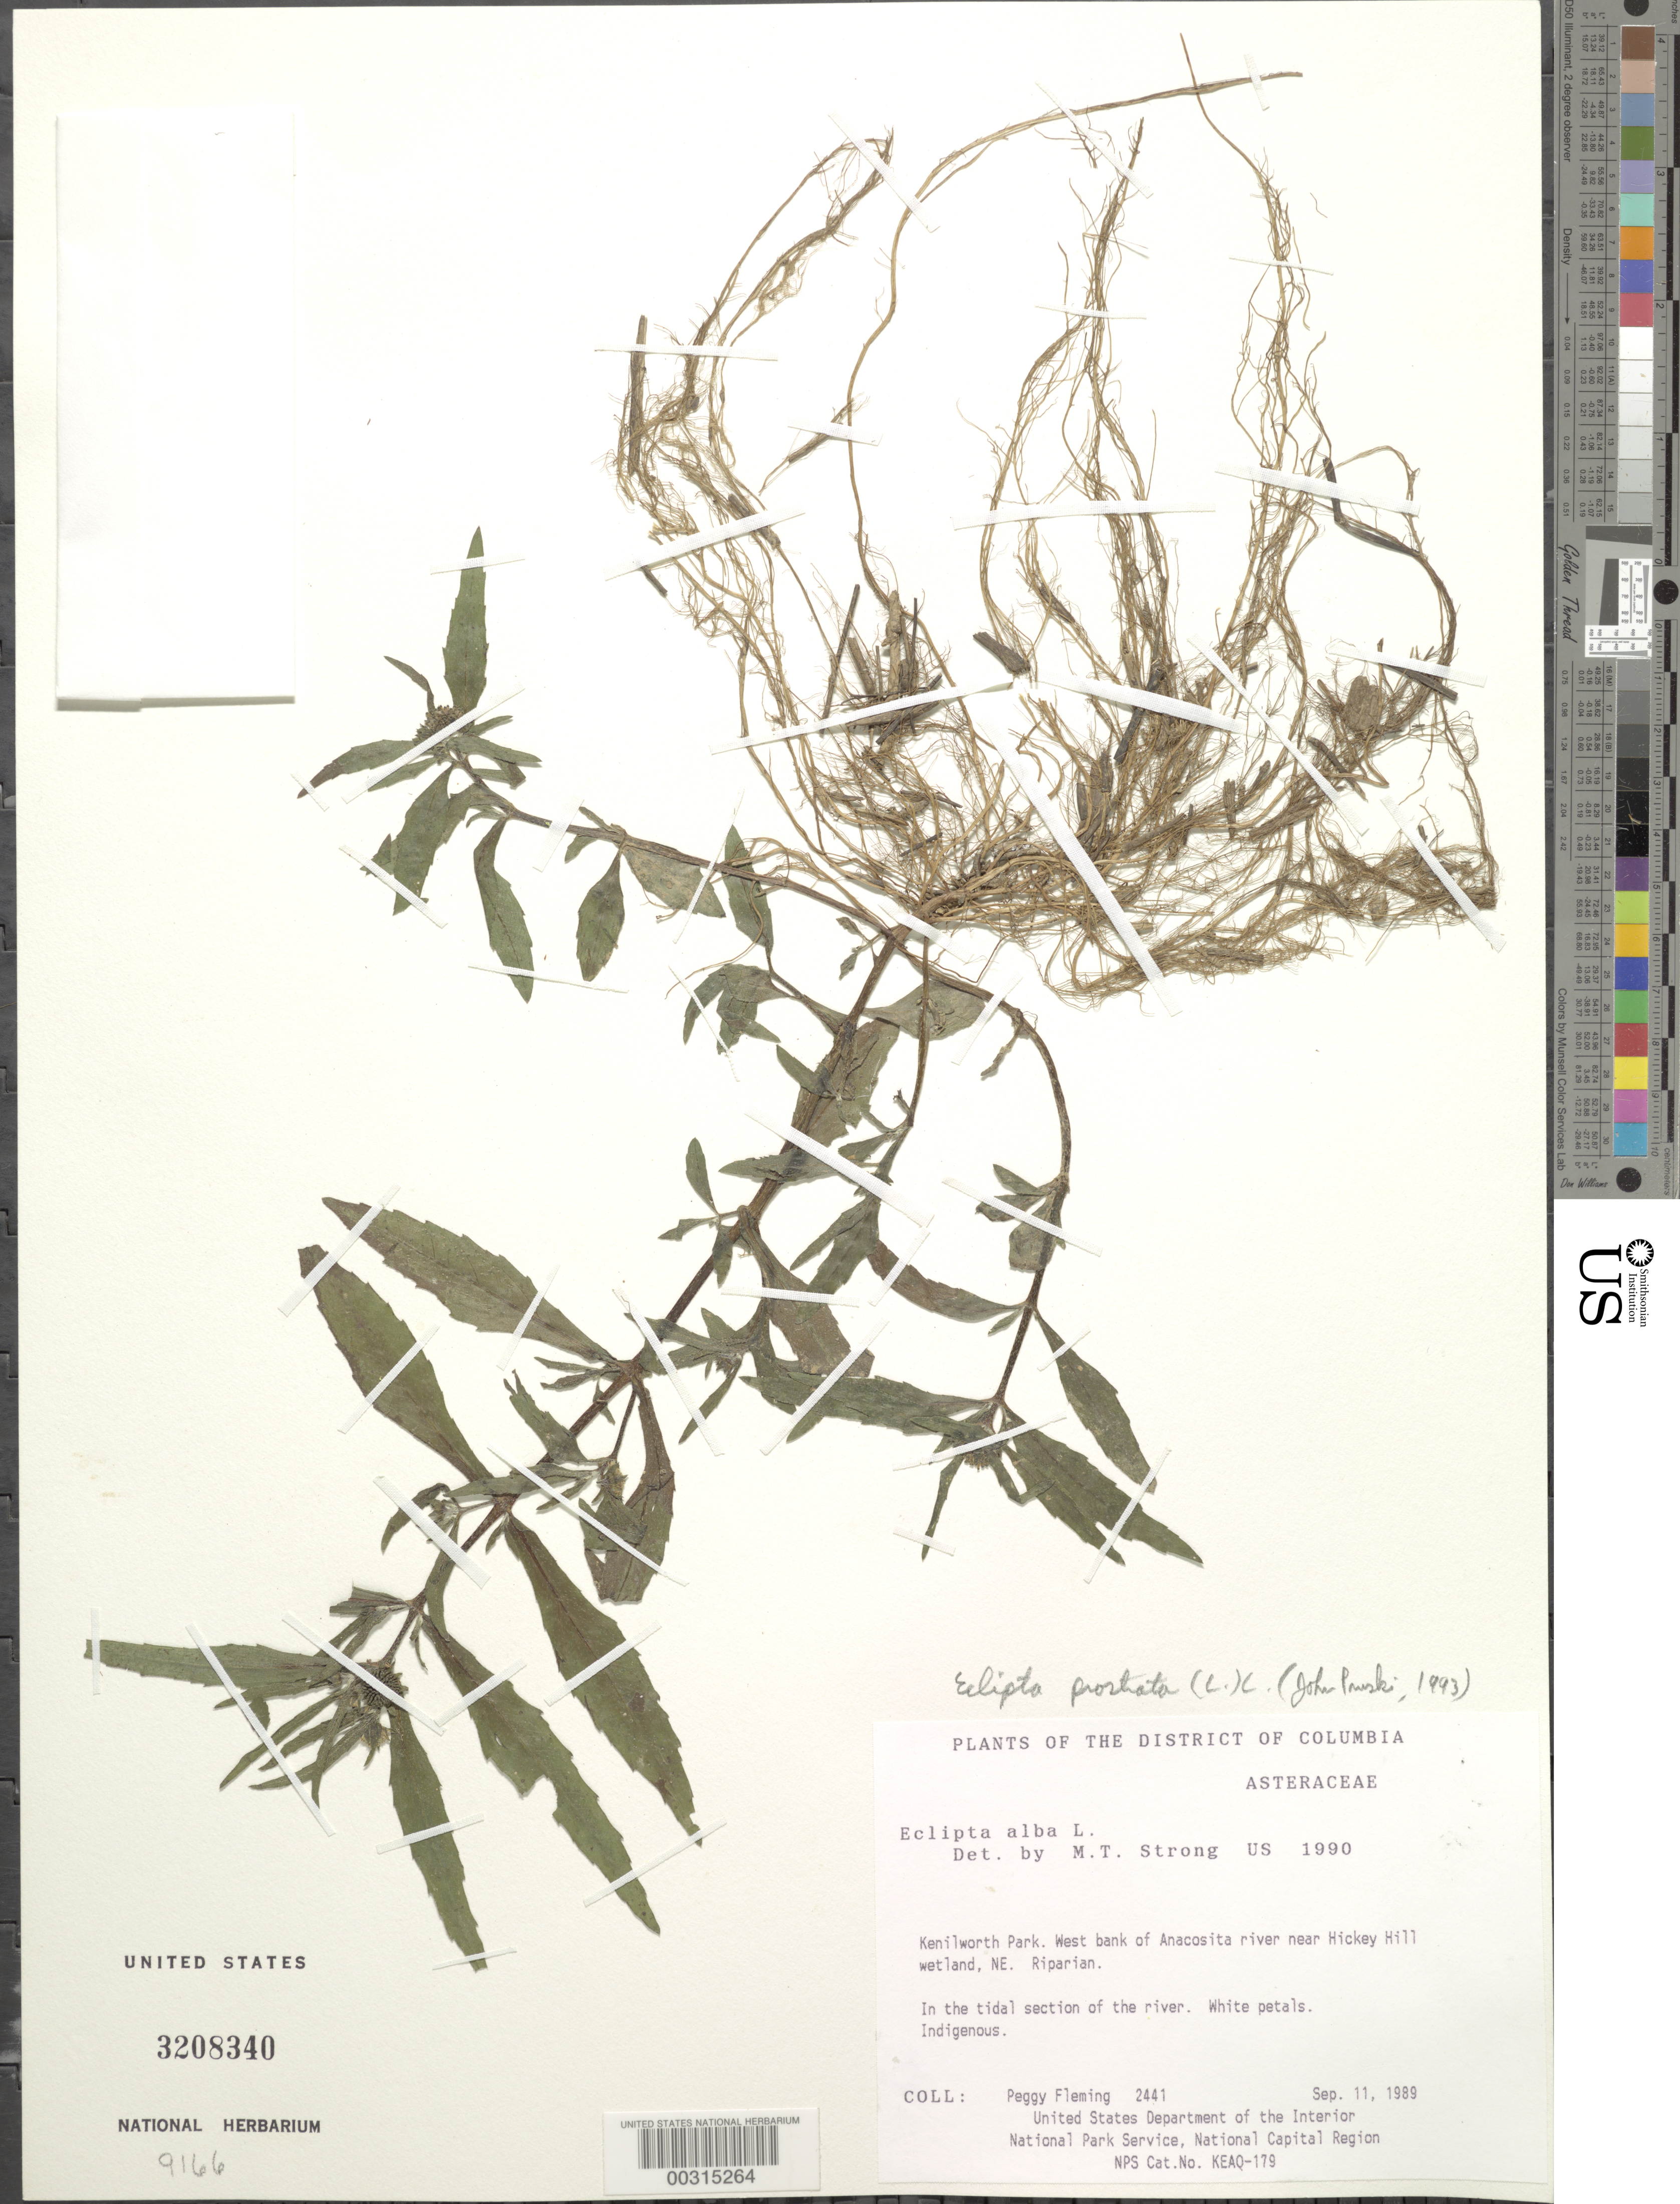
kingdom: Plantae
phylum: Tracheophyta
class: Magnoliopsida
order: Asterales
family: Asteraceae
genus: Eclipta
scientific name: Eclipta prostrata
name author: (L.) L.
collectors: P. Fleming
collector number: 2441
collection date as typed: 11 Sep 1989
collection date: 1989-09-11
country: United States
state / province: District of Columbia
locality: Kenilworth Park, W bank of Anacostia River near Hickery Hill, NE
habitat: Wetland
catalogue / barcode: US 3208340